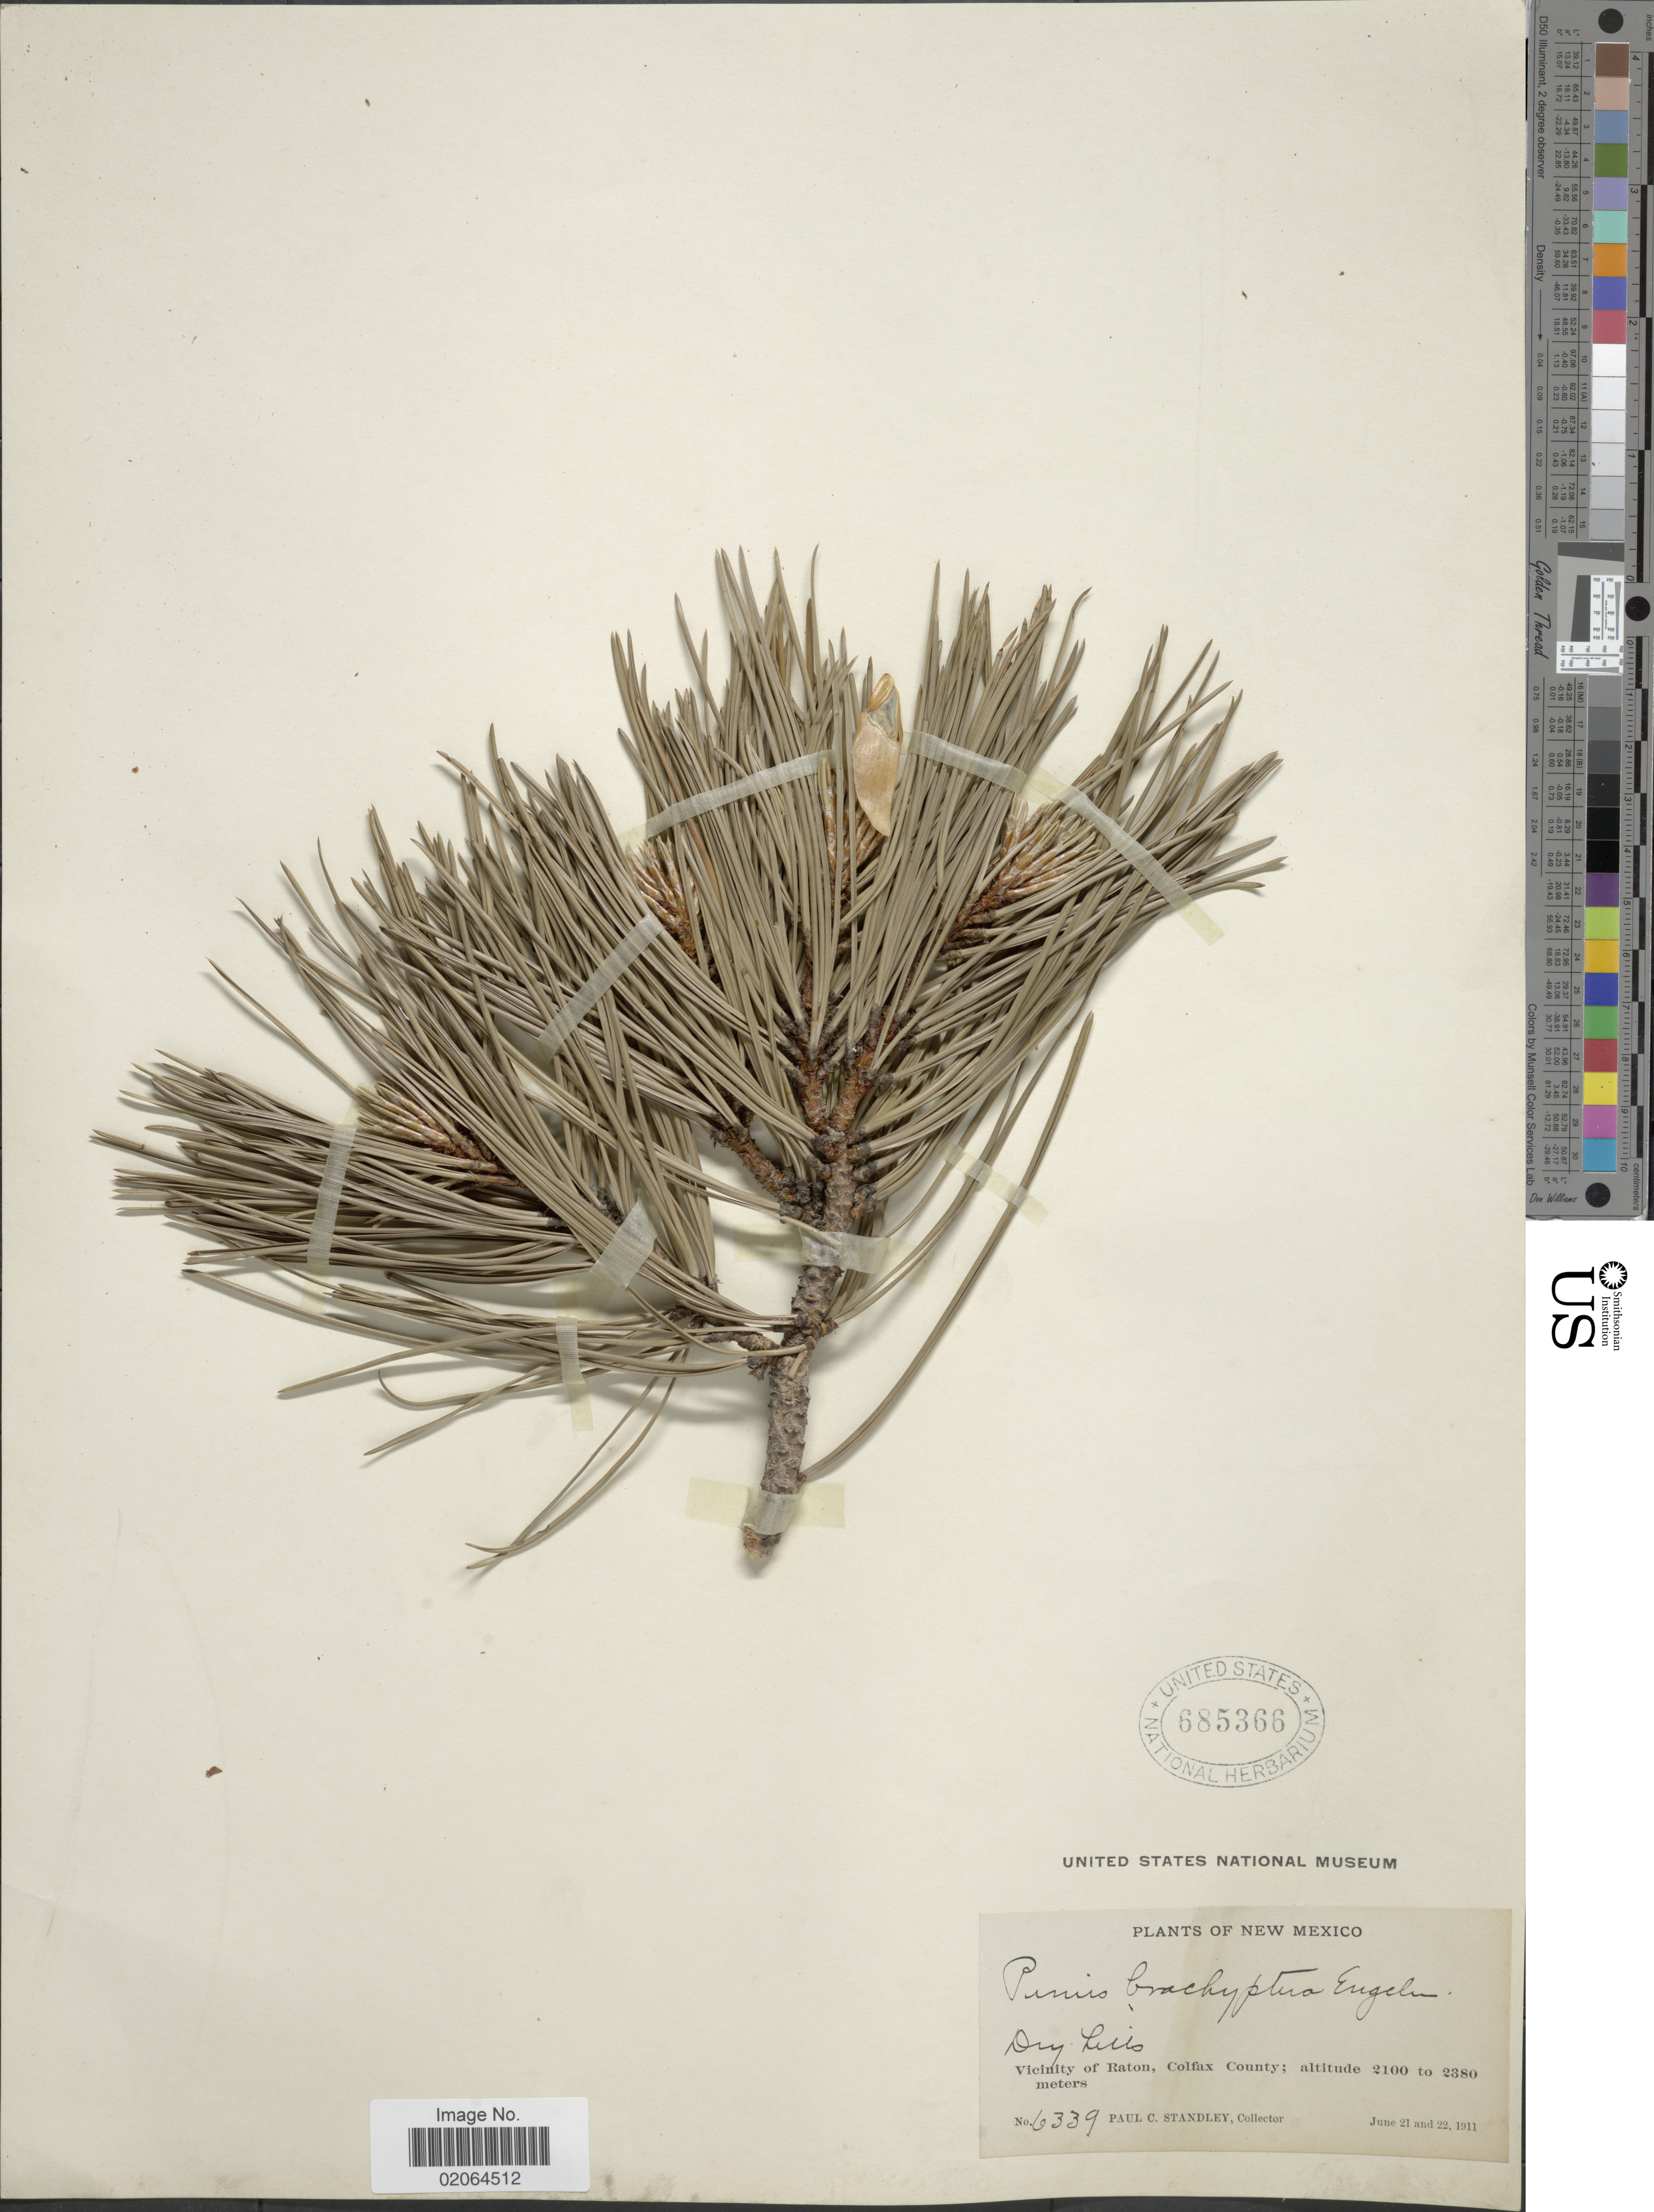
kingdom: Plantae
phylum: Tracheophyta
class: Pinopsida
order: Pinales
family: Pinaceae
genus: Pinus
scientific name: Pinus ponderosa var. scopulorum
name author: Engelm.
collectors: P. C. Standley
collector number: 6339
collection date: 1911-06-21/1911-06-22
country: United States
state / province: New Mexico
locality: New Mexico. Dry hills, Vicinity of Raton, Colfax County:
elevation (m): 2100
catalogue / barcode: US 685366